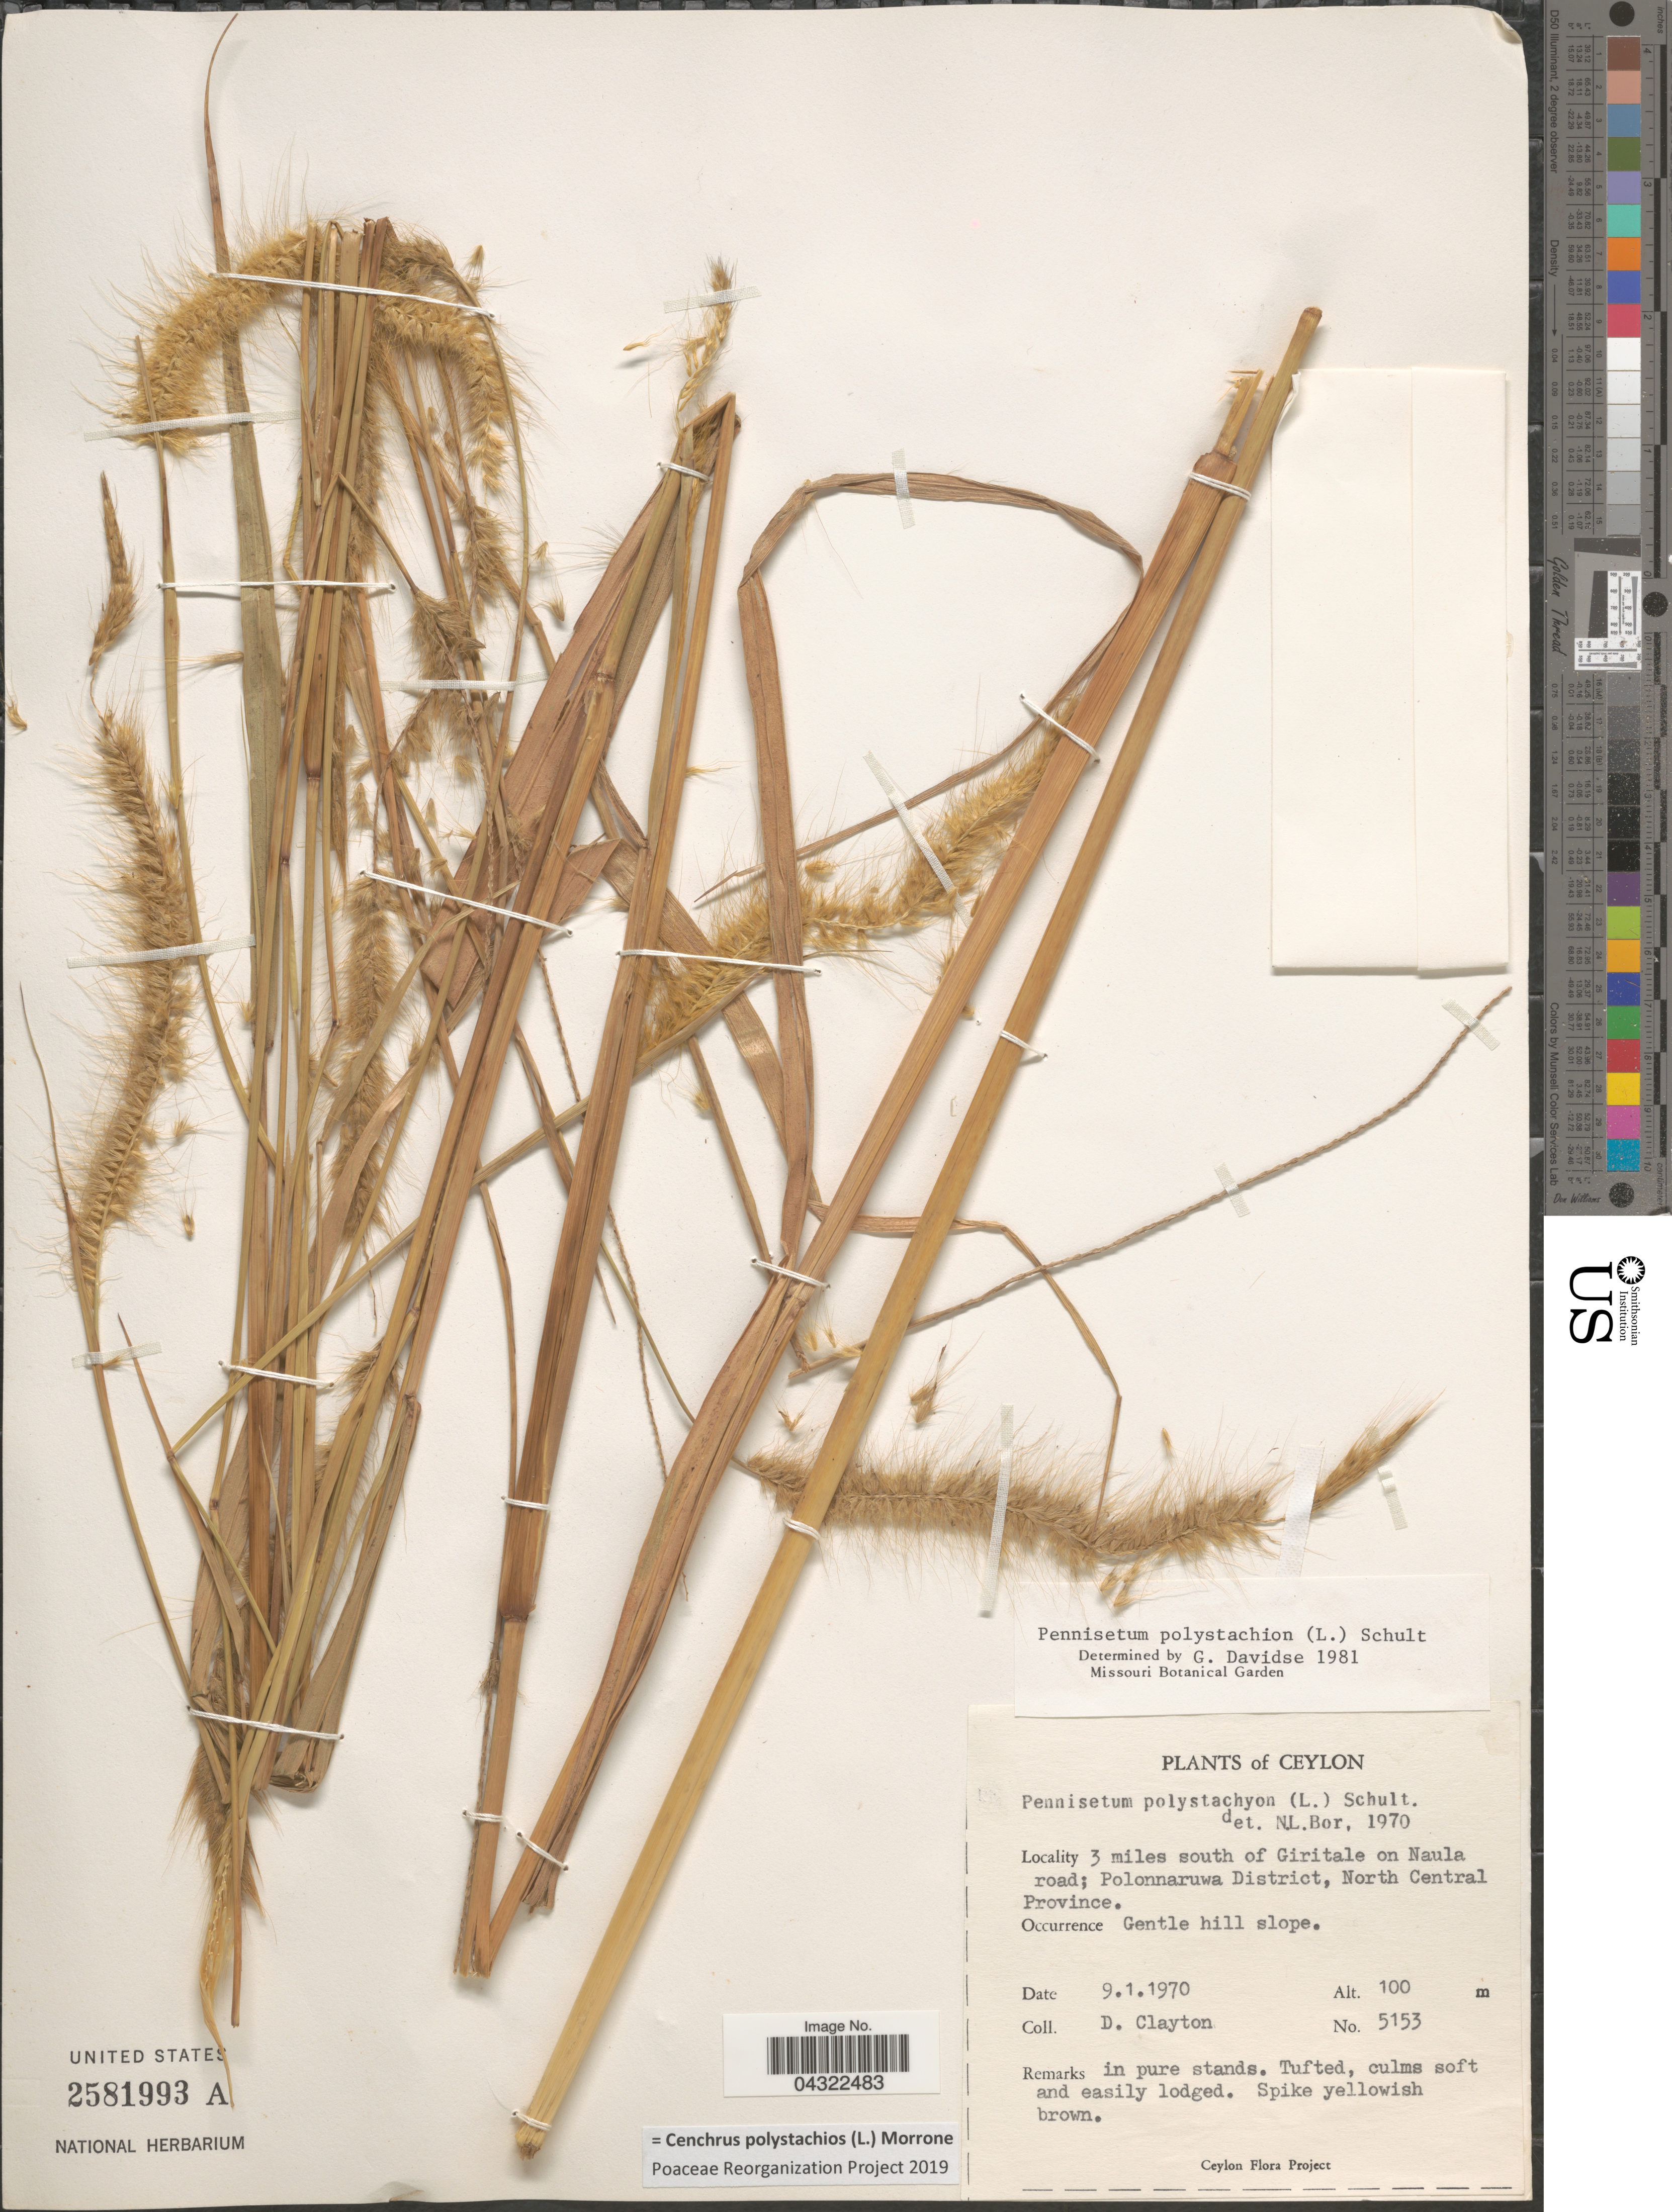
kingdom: Plantae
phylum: Tracheophyta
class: Liliopsida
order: Poales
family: Poaceae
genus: Cenchrus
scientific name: Cenchrus polystachios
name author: (L.) Morrone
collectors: D. Clayton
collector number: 5153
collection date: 1970-01-09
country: Sri Lanka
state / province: North Central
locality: Ceylon. 3 miles south of Giritale on Naula road; Polonnaruwa District.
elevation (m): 100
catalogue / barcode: US 2581993A